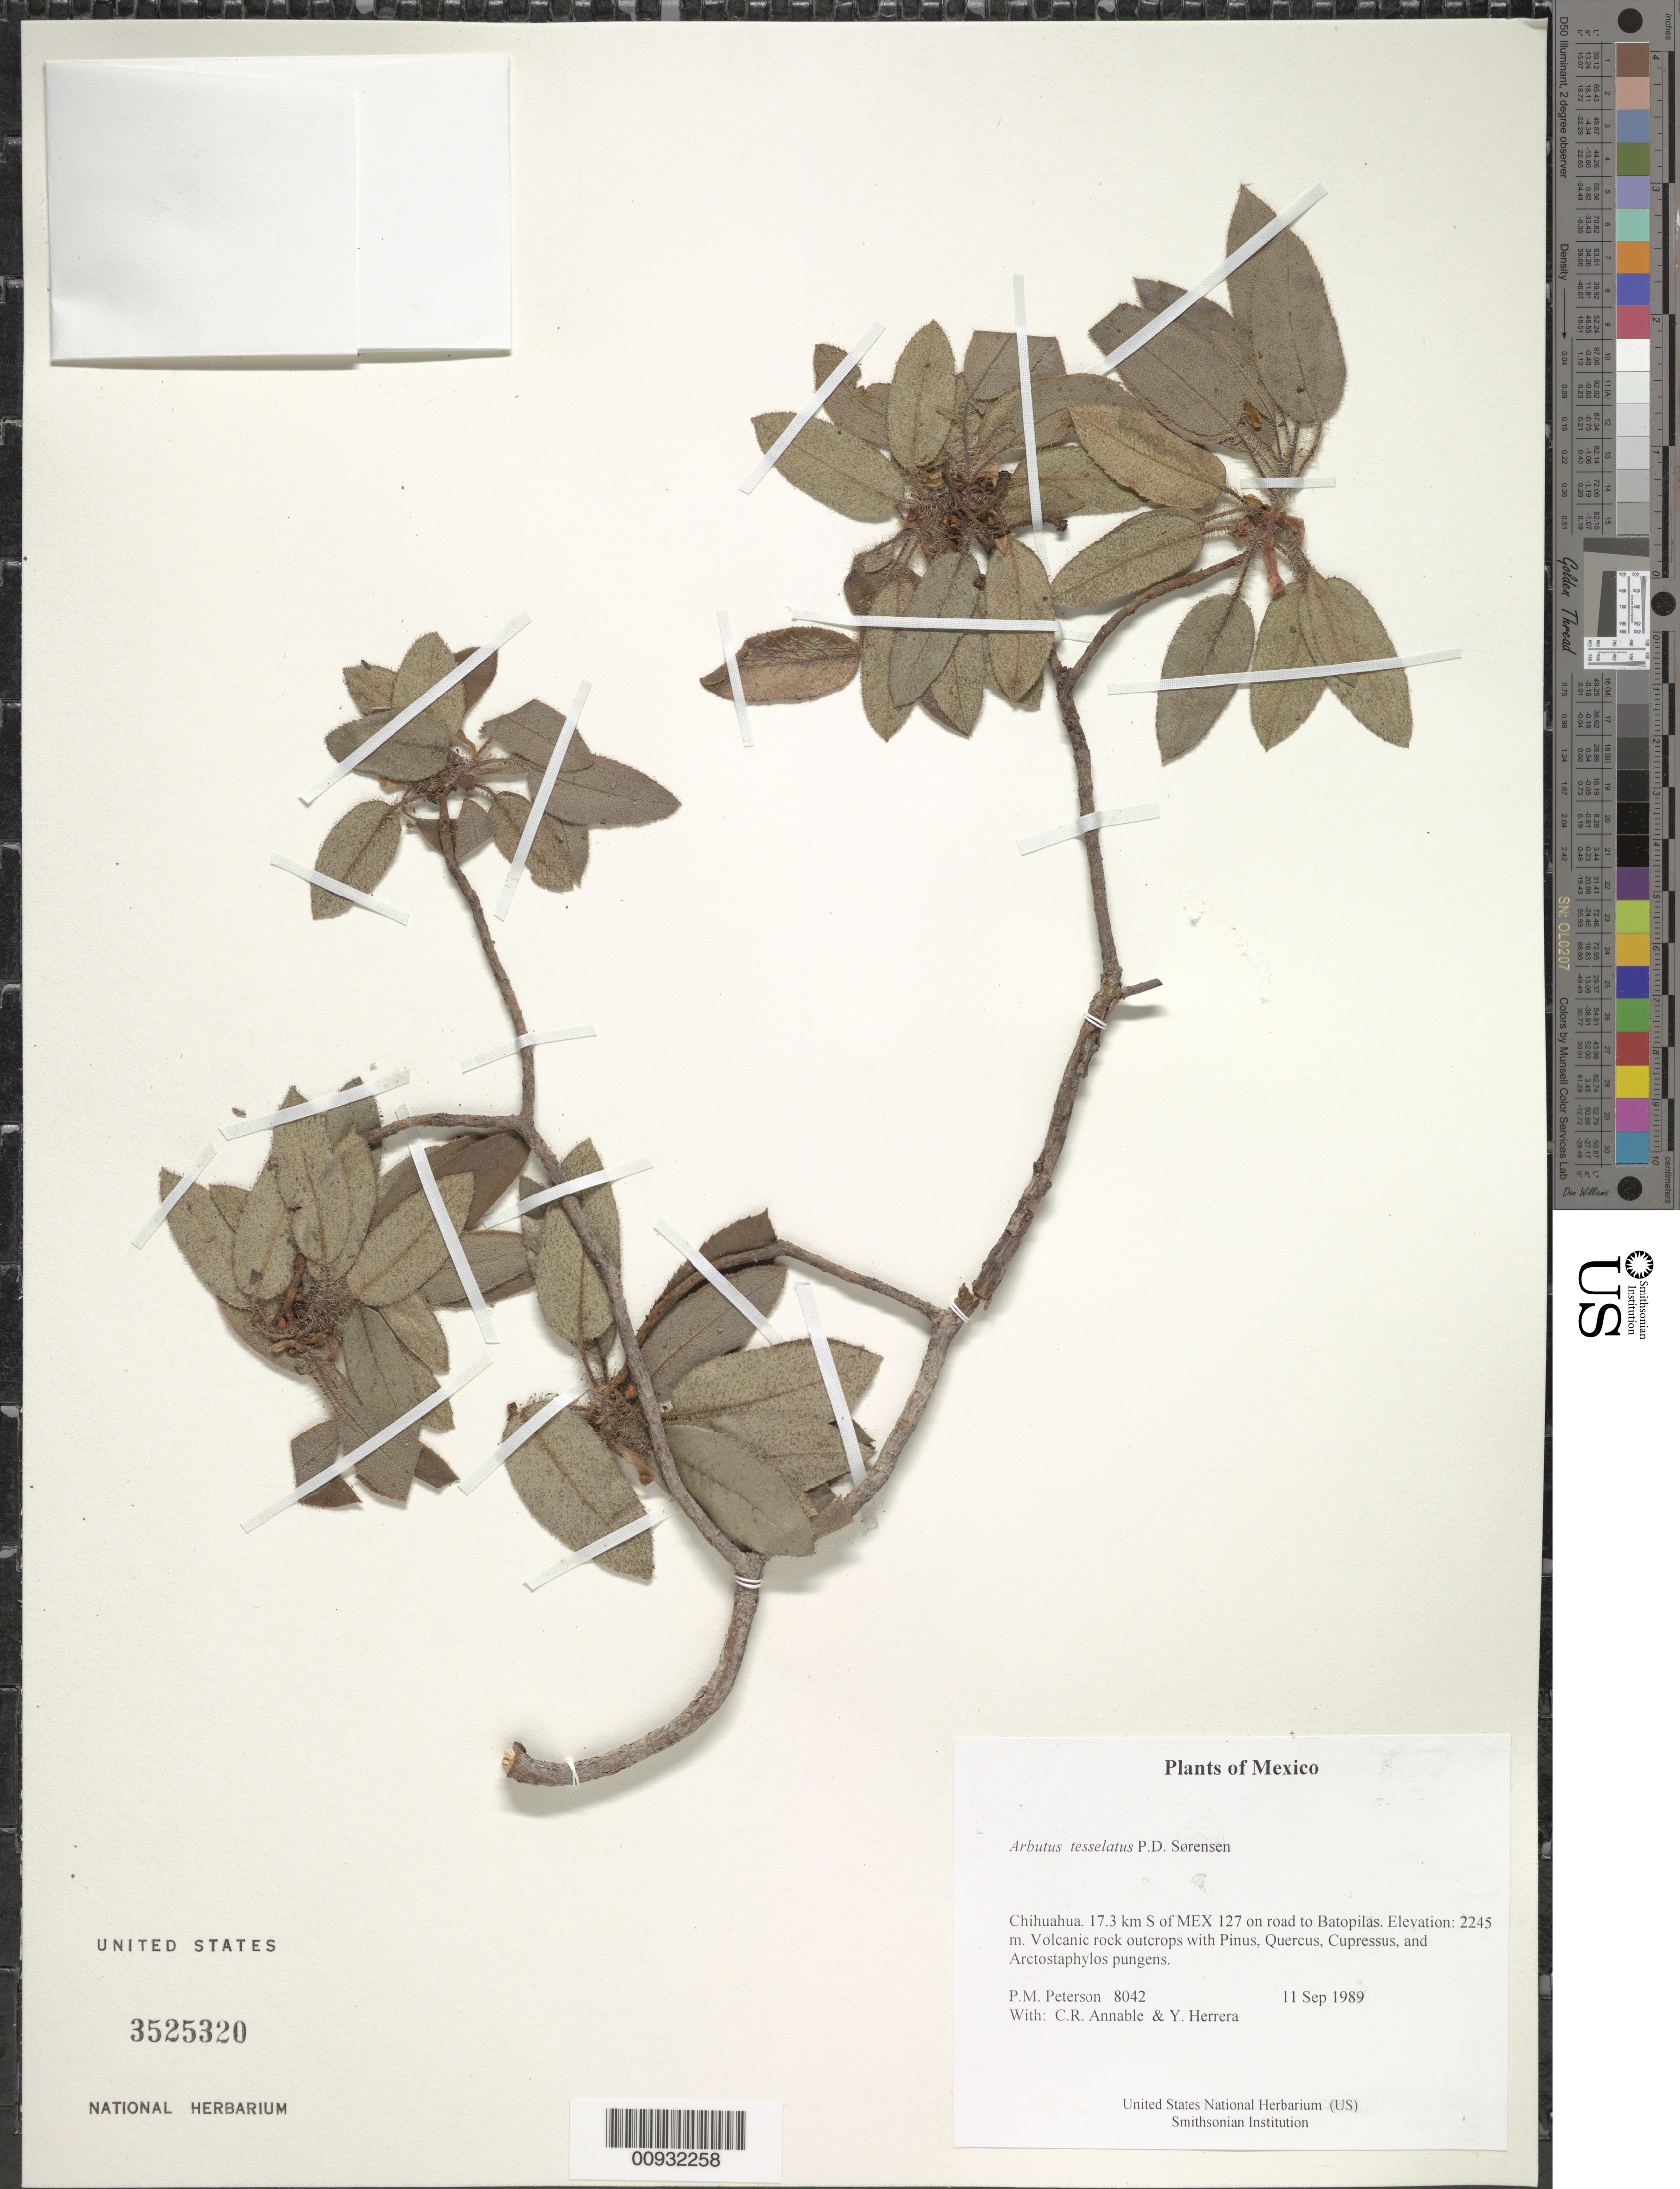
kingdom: Plantae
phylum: Tracheophyta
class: Magnoliopsida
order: Ericales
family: Ericaceae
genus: Arbutus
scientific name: Arbutus tessellata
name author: P.D. Sørensen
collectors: P. M. Peterson, C. R. Annable & Y. Herrera Arrieta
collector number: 08042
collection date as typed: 11 Sep 1989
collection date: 1989-09-11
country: Mexico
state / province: Chihuahua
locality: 17.3 km S of MEX 127 on road to Batopilas.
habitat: Volcanic rock outcrops with Pinus, Quercus, Cupressus, and Arctostaphylos pungens.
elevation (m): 2245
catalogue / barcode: US 3525320